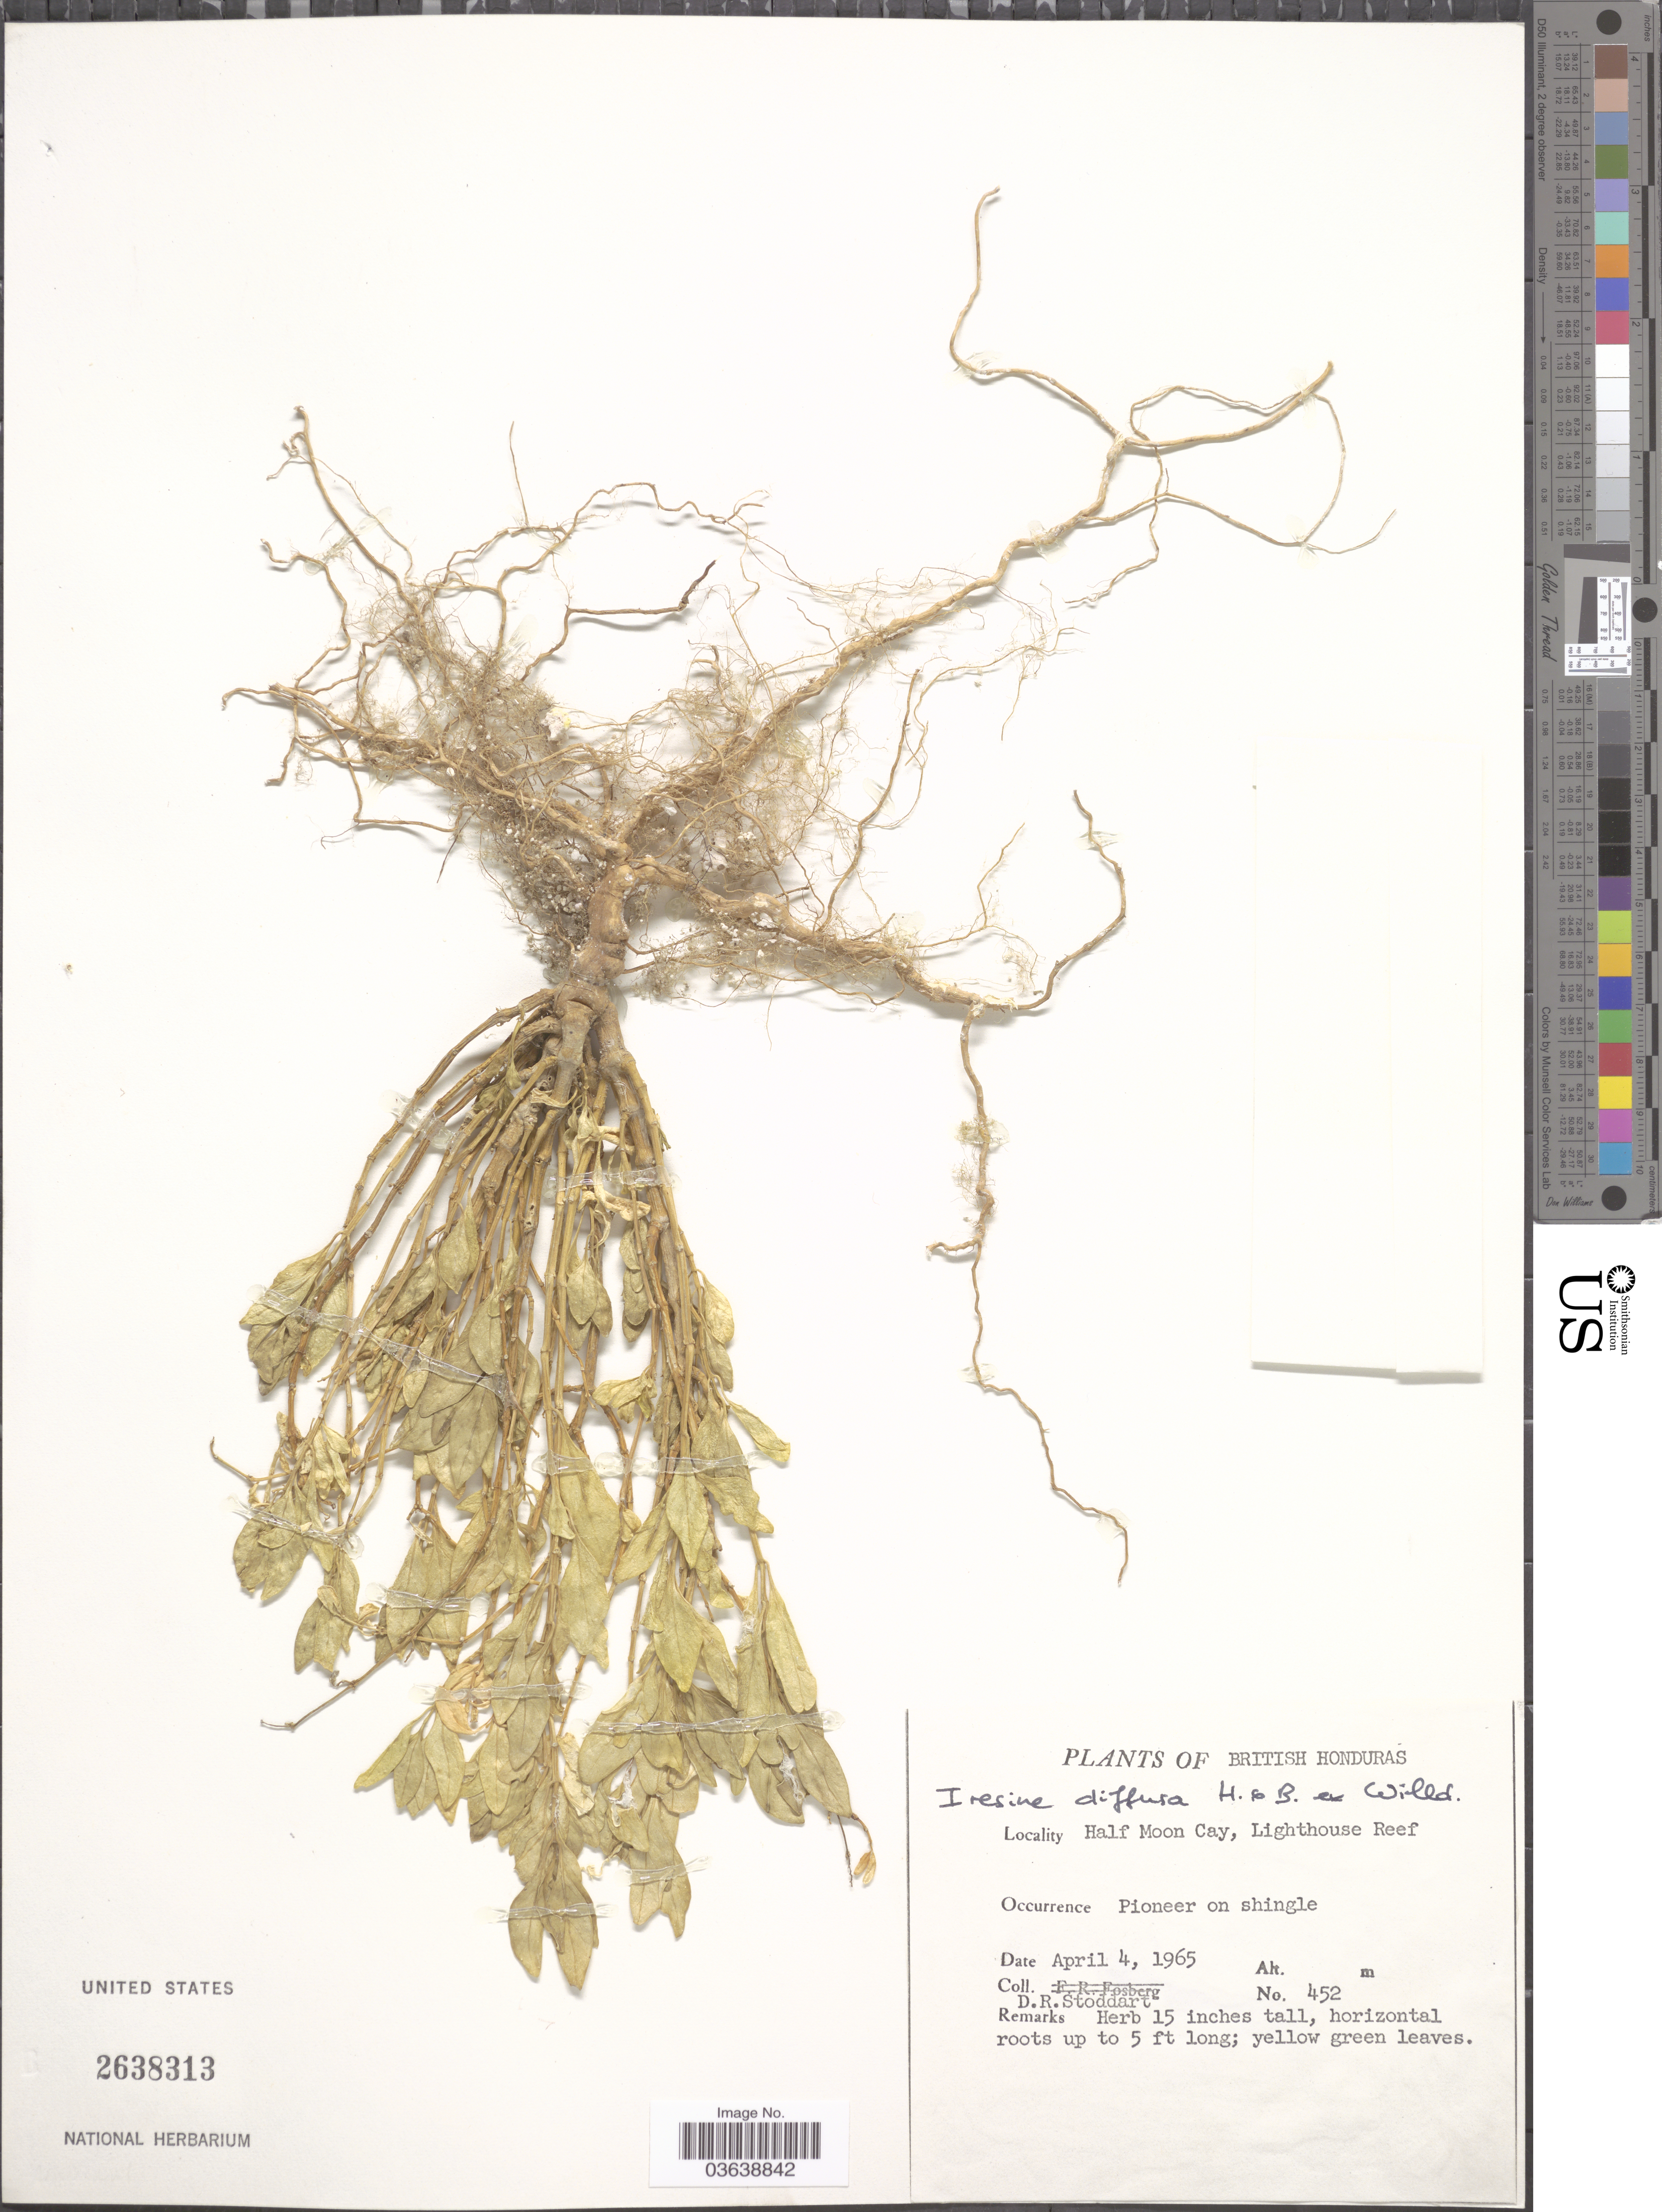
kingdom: Plantae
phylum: Tracheophyta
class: Magnoliopsida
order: Caryophyllales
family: Amaranthaceae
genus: Iresine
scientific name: Iresine diffusa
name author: Humb. & Bonpl. ex Willd.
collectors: D. R. Stoddart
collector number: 452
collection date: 1965-04-04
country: Belize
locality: British Honduras. Half Moon Cay, Lighthouse Reef.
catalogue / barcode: US 2638313